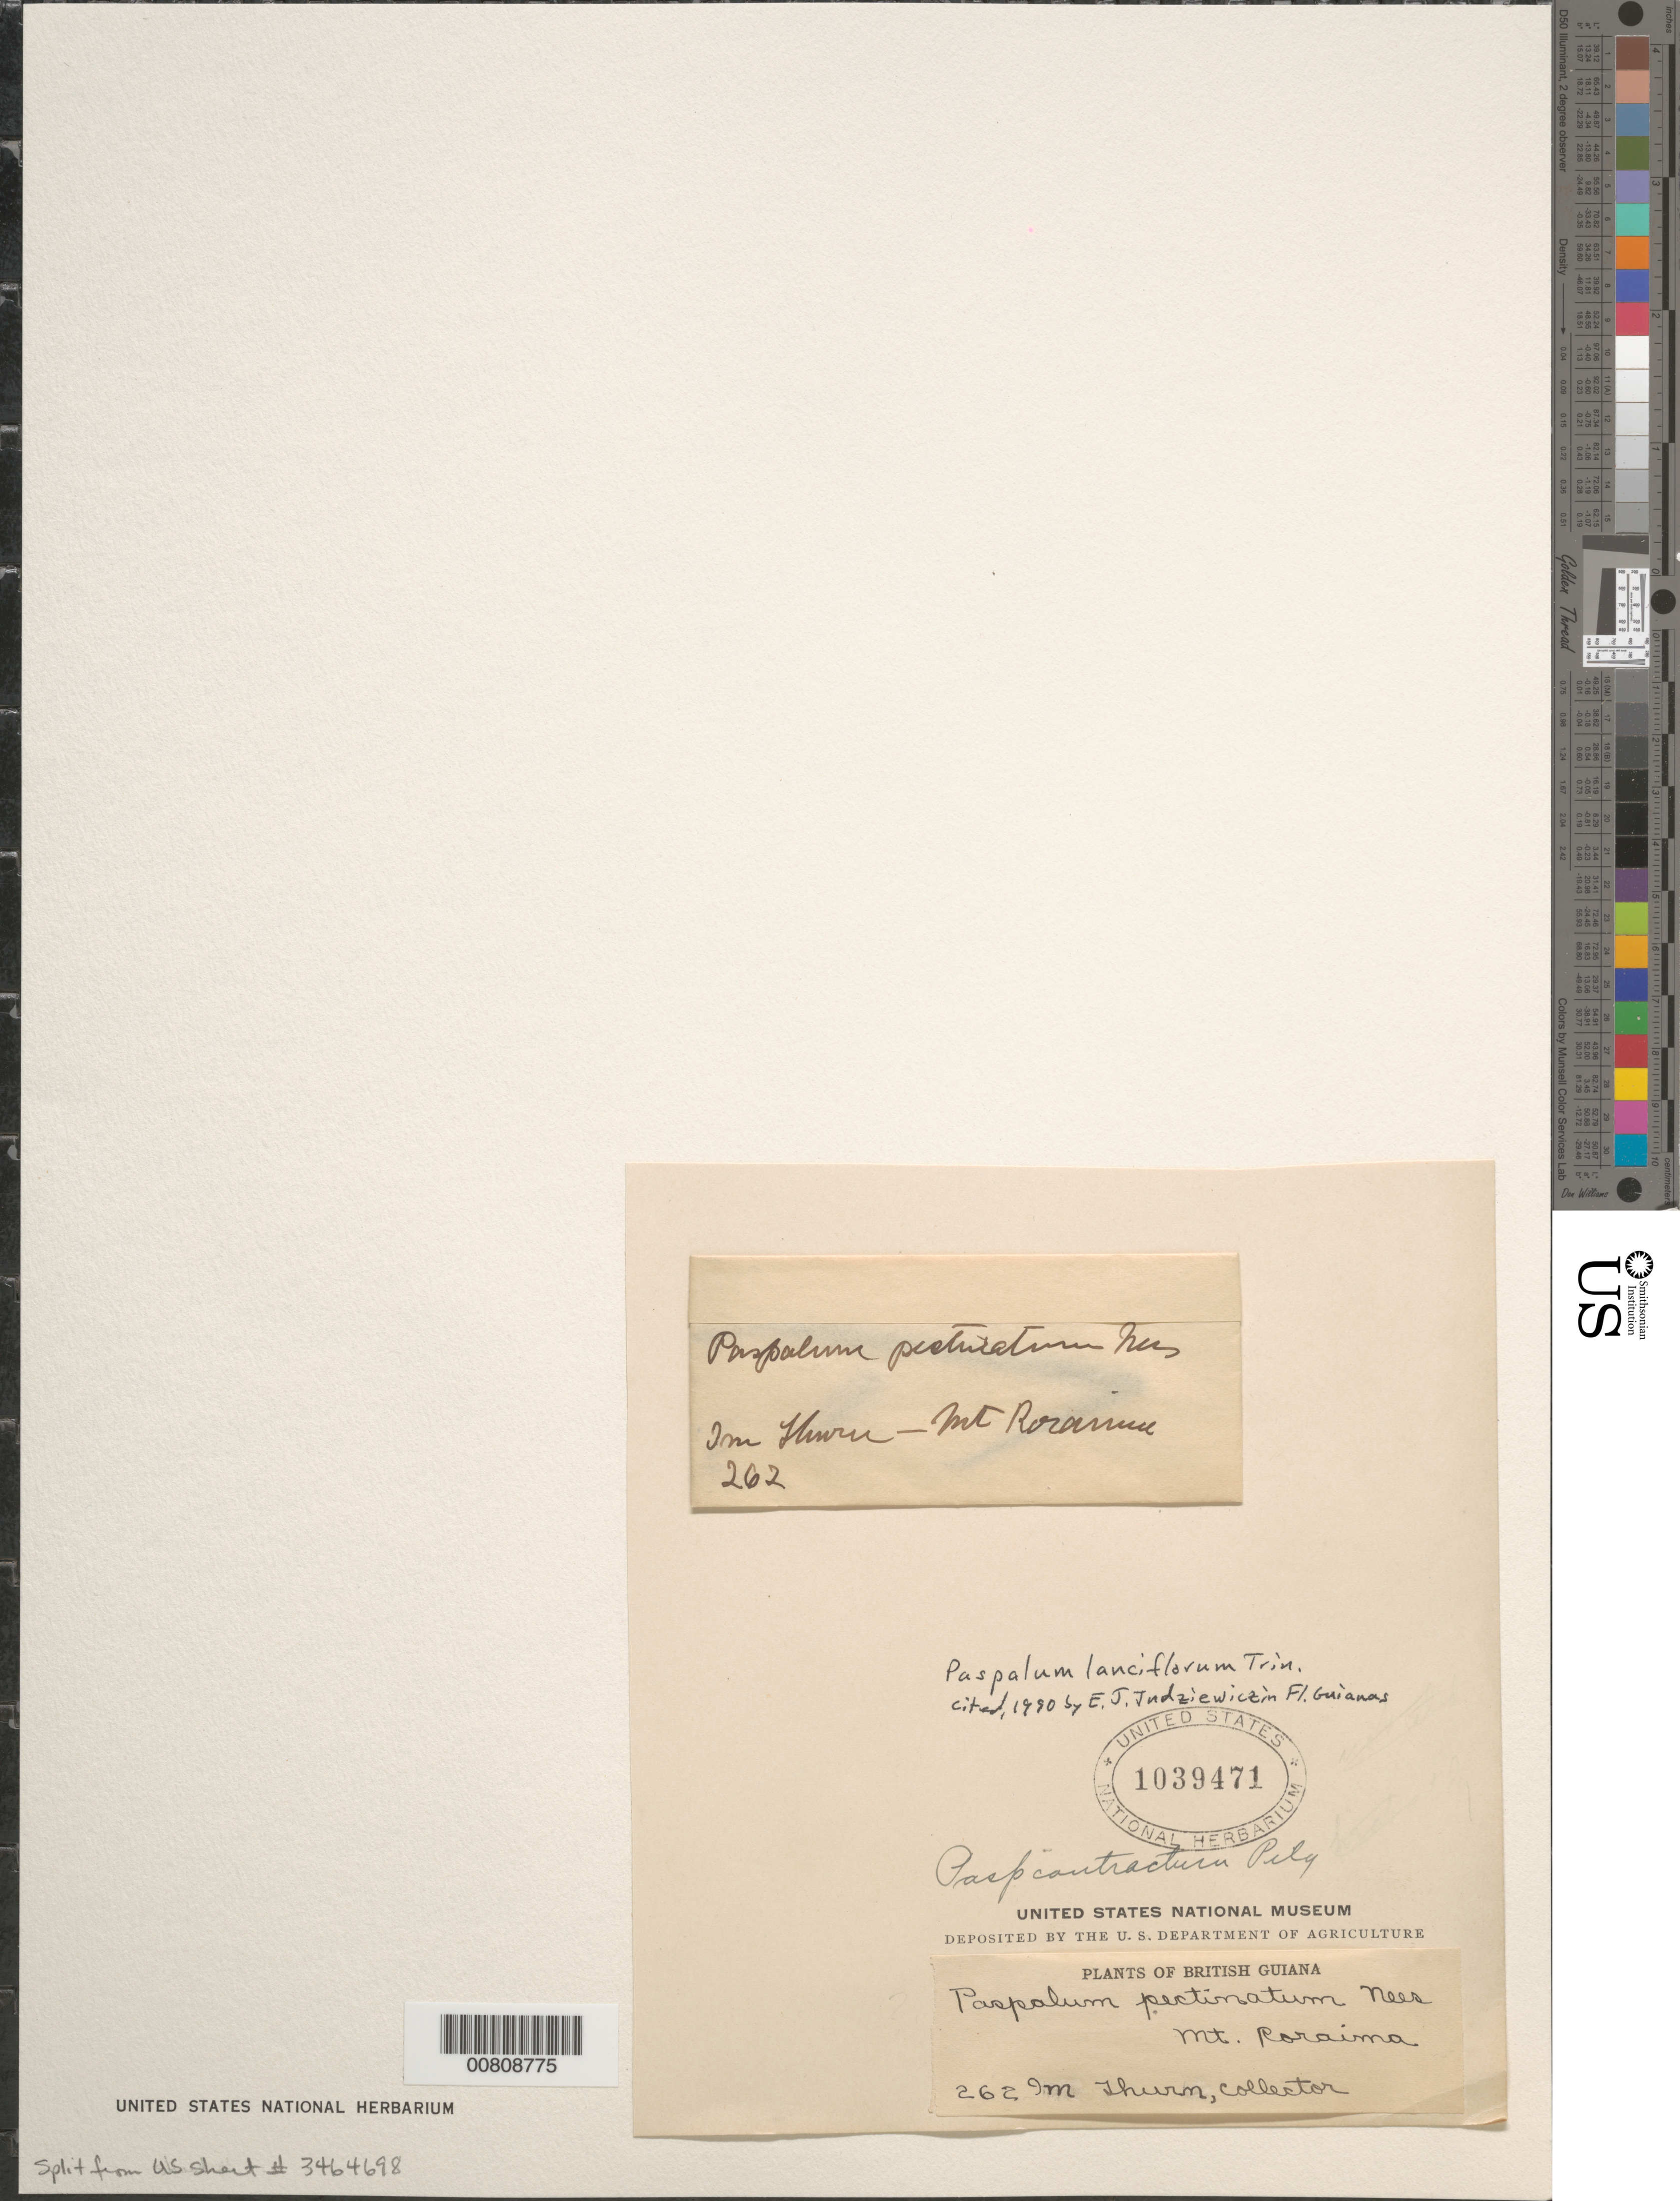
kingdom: Plantae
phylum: Tracheophyta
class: Liliopsida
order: Poales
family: Poaceae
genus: Paspalum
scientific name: Paspalum lanciflorum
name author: Trin.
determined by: Judziewicz, E. J.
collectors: E. F. im Thurn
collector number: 262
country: Guyana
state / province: Cuyuni-Mazaruni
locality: Mt. Roraima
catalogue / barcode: US 1039471